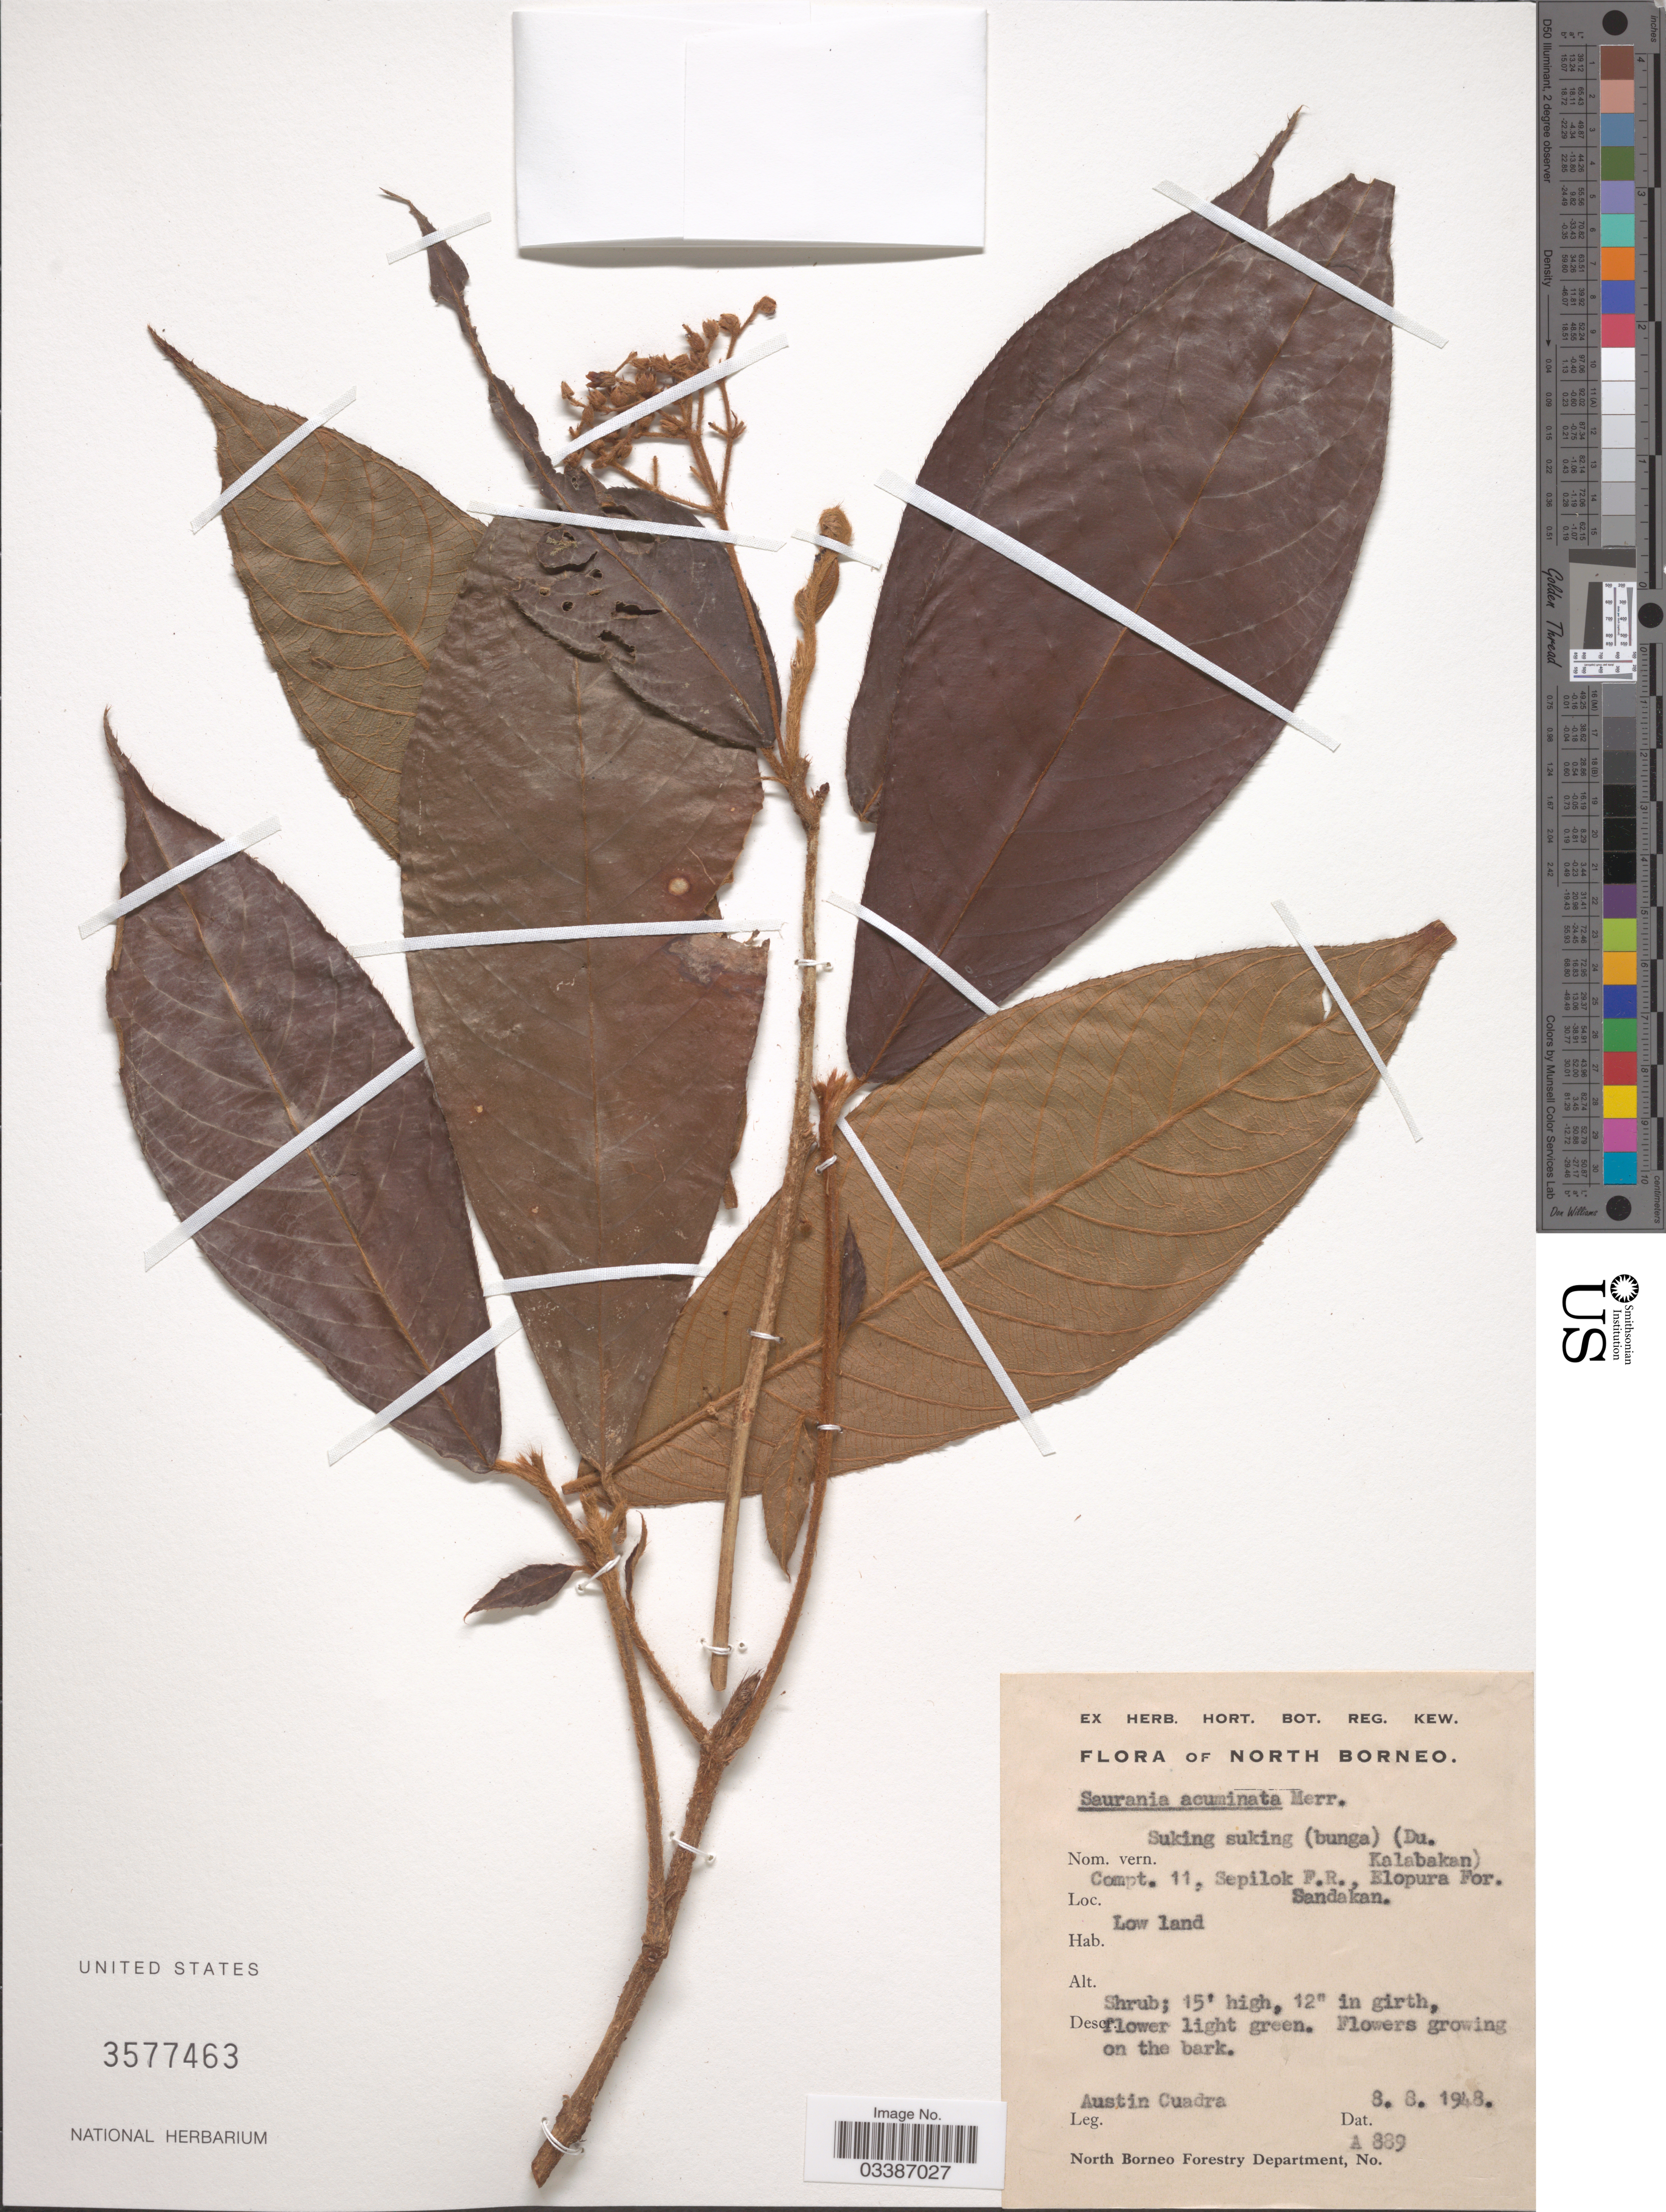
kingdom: Plantae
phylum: Tracheophyta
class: Magnoliopsida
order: Ericales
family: Actinidiaceae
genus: Saurauia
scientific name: Saurauia acuminata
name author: Merr.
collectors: A. Cuadra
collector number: A889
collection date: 1948-08-08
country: Malaysia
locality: North Borneo. Compt. 11, Sepilok F. R., Elopura For. Sandakan.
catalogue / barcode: US 3577463